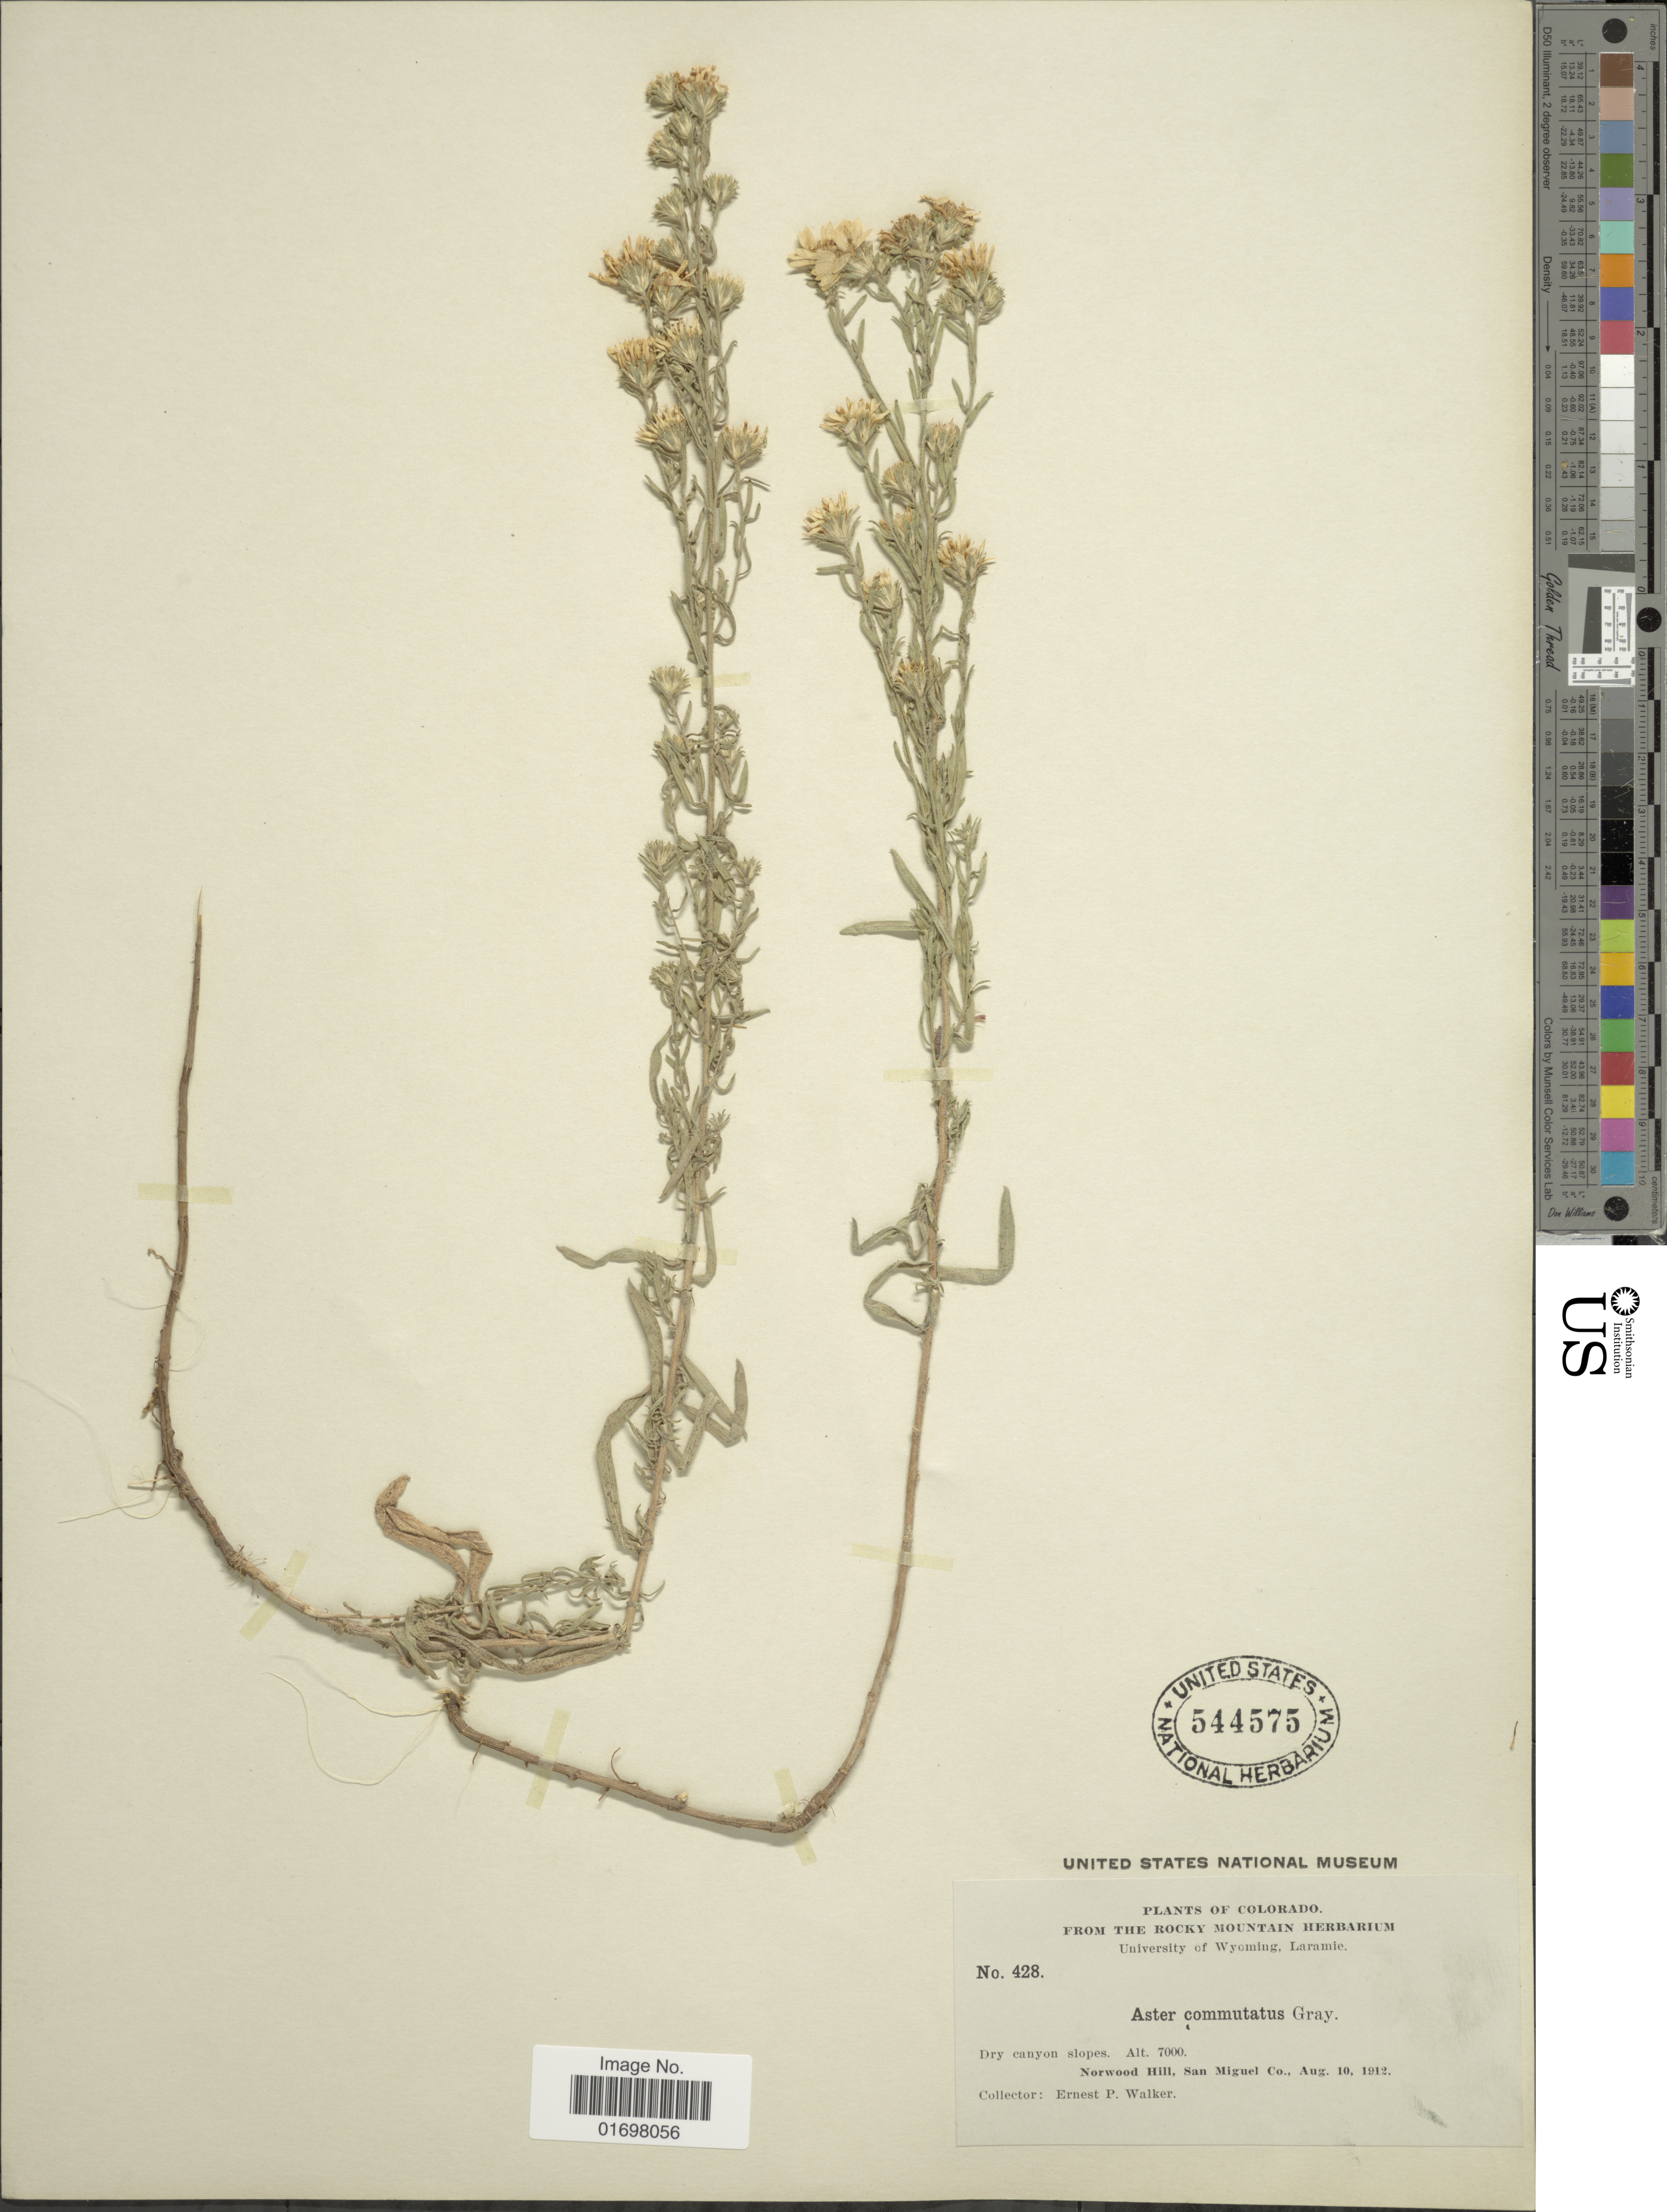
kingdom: Plantae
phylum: Tracheophyta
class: Magnoliopsida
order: Asterales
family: Asteraceae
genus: Symphyotrichum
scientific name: Symphyotrichum falcatum var. commutatum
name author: (Torr. & A. Gray) G.L. Nesom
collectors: E. P. Walker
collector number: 428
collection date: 1912-08-10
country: United States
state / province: Colorado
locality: Norwood Hill, San Miguel Co.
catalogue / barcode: US 544575